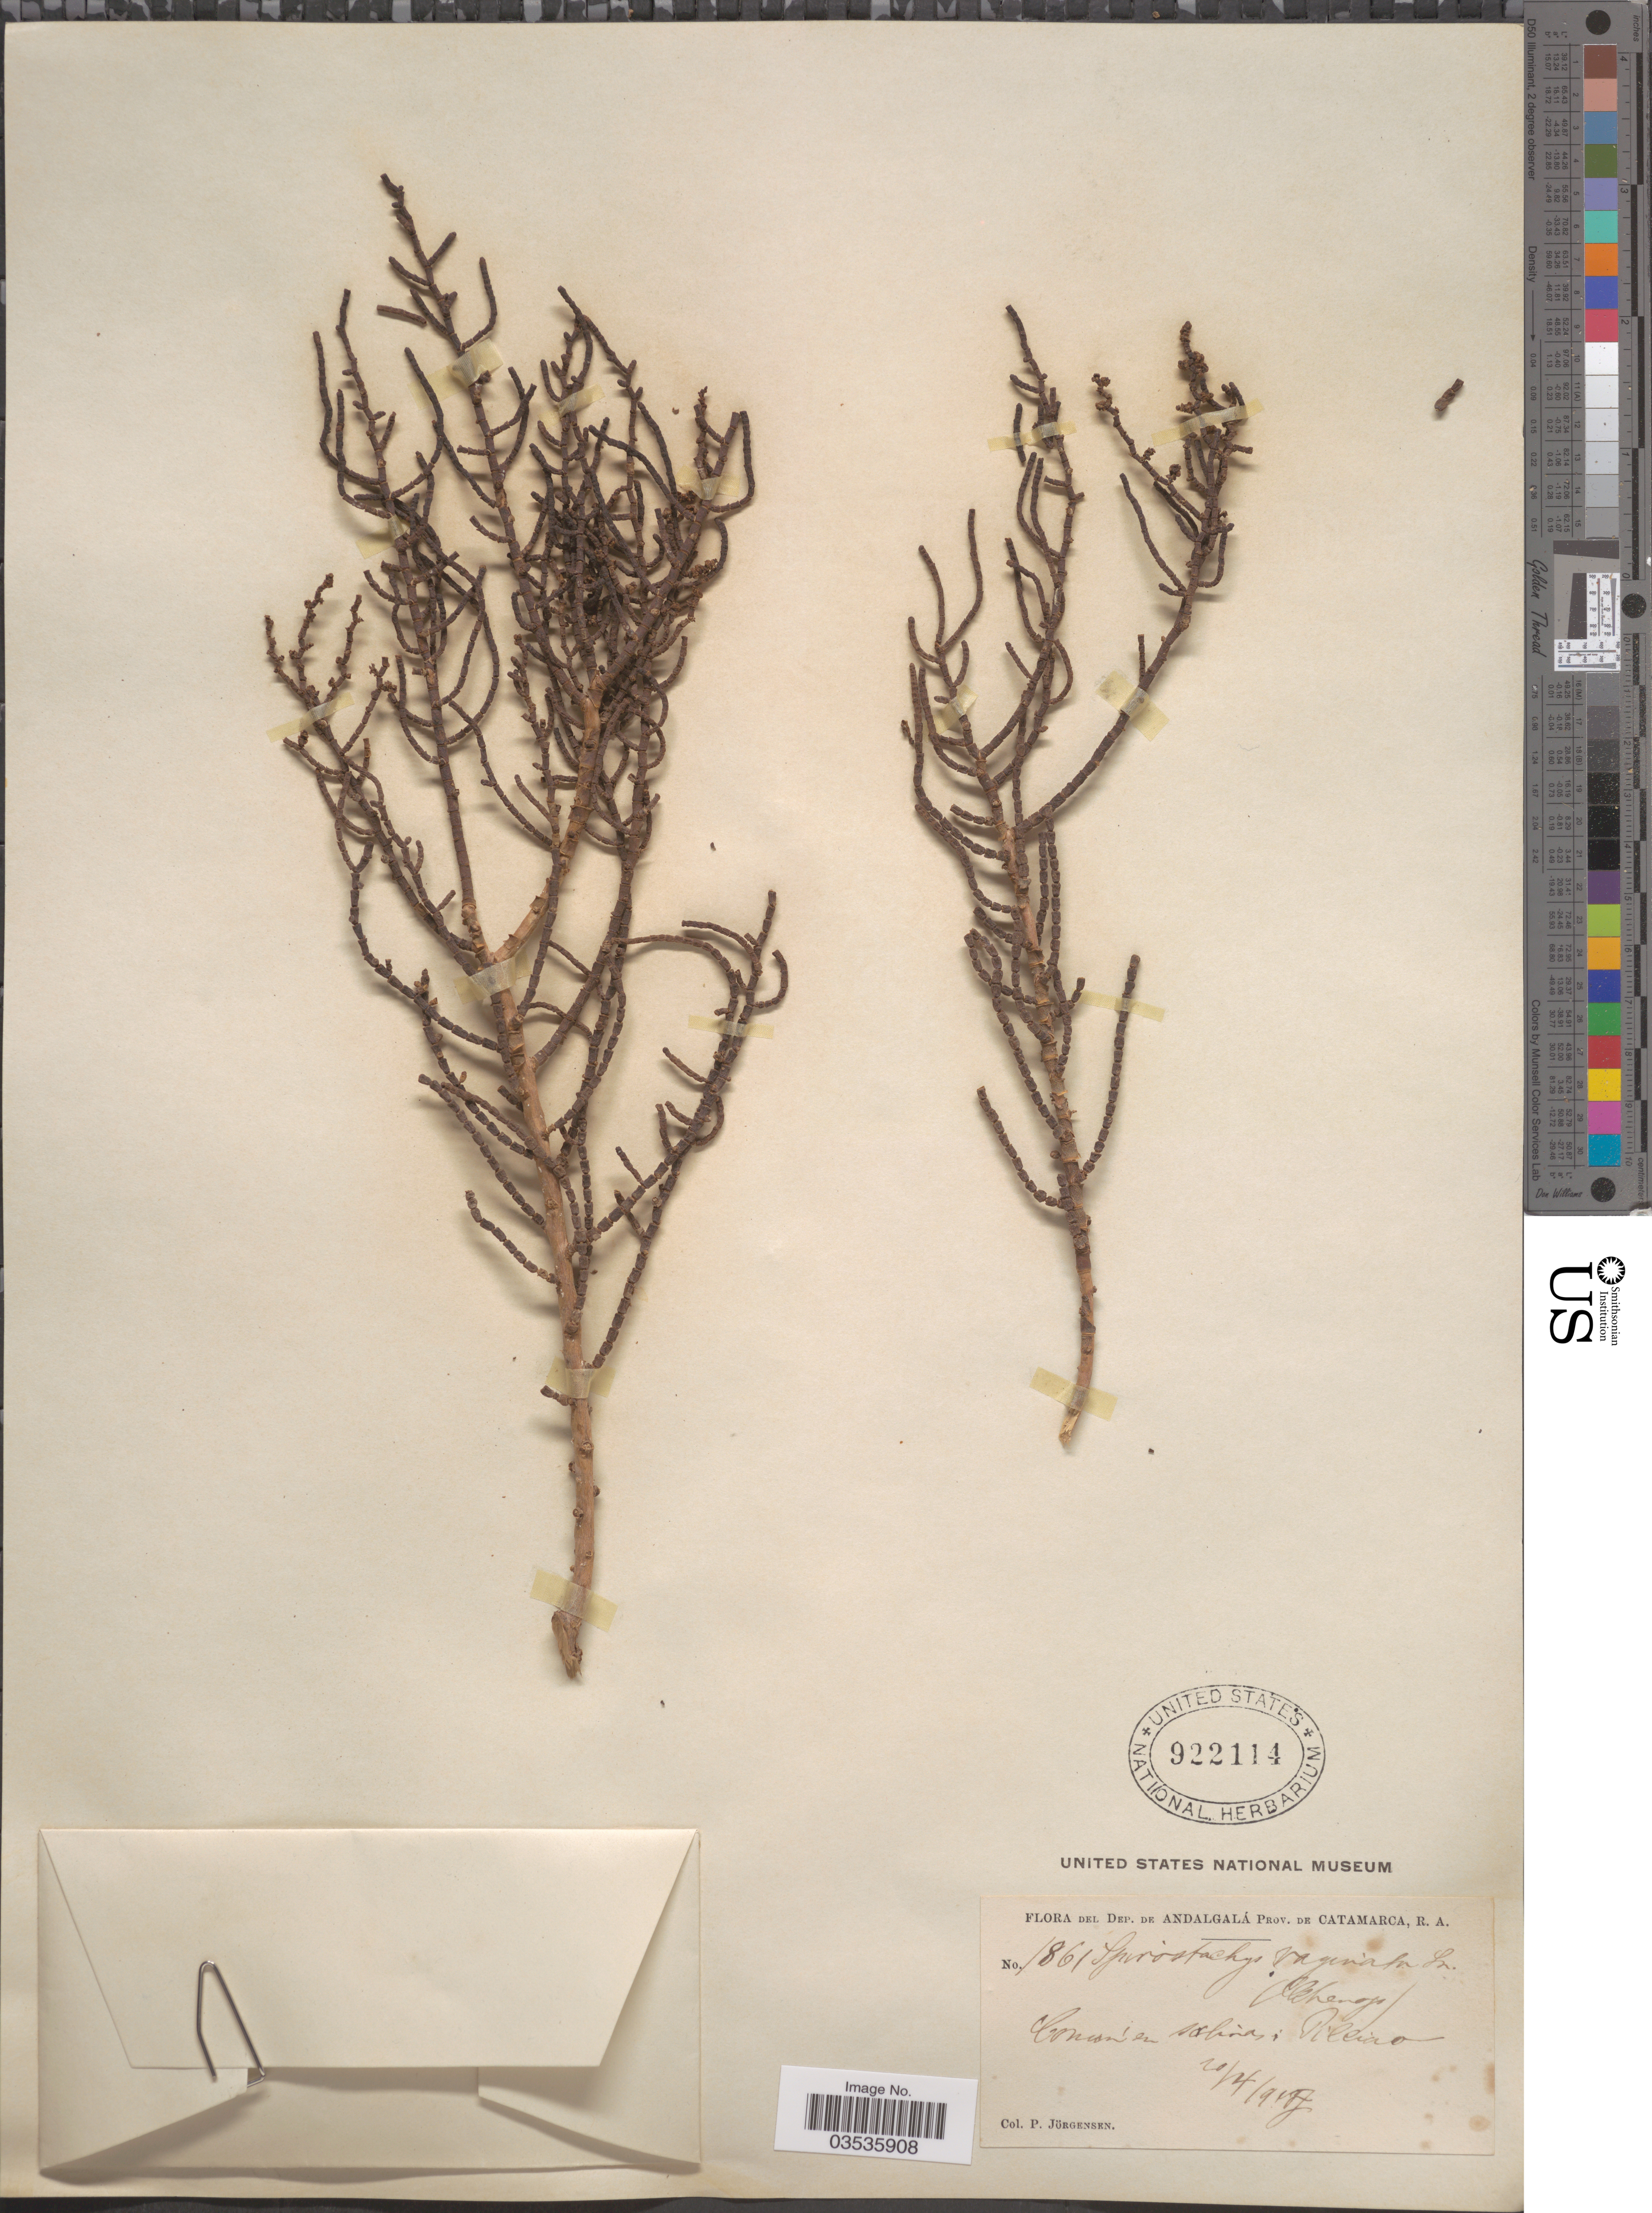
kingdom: Plantae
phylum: Tracheophyta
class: Magnoliopsida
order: Caryophyllales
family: Amaranthaceae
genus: Allenrolfea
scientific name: Allenrolfea vaginata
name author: (Griseb.) Kuntze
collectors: P. Jörgensen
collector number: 1861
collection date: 1917-04-20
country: Argentina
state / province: Catamarca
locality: Dep. de Andalgalá. Común en Salinas; Pilciao.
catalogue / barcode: US 922114